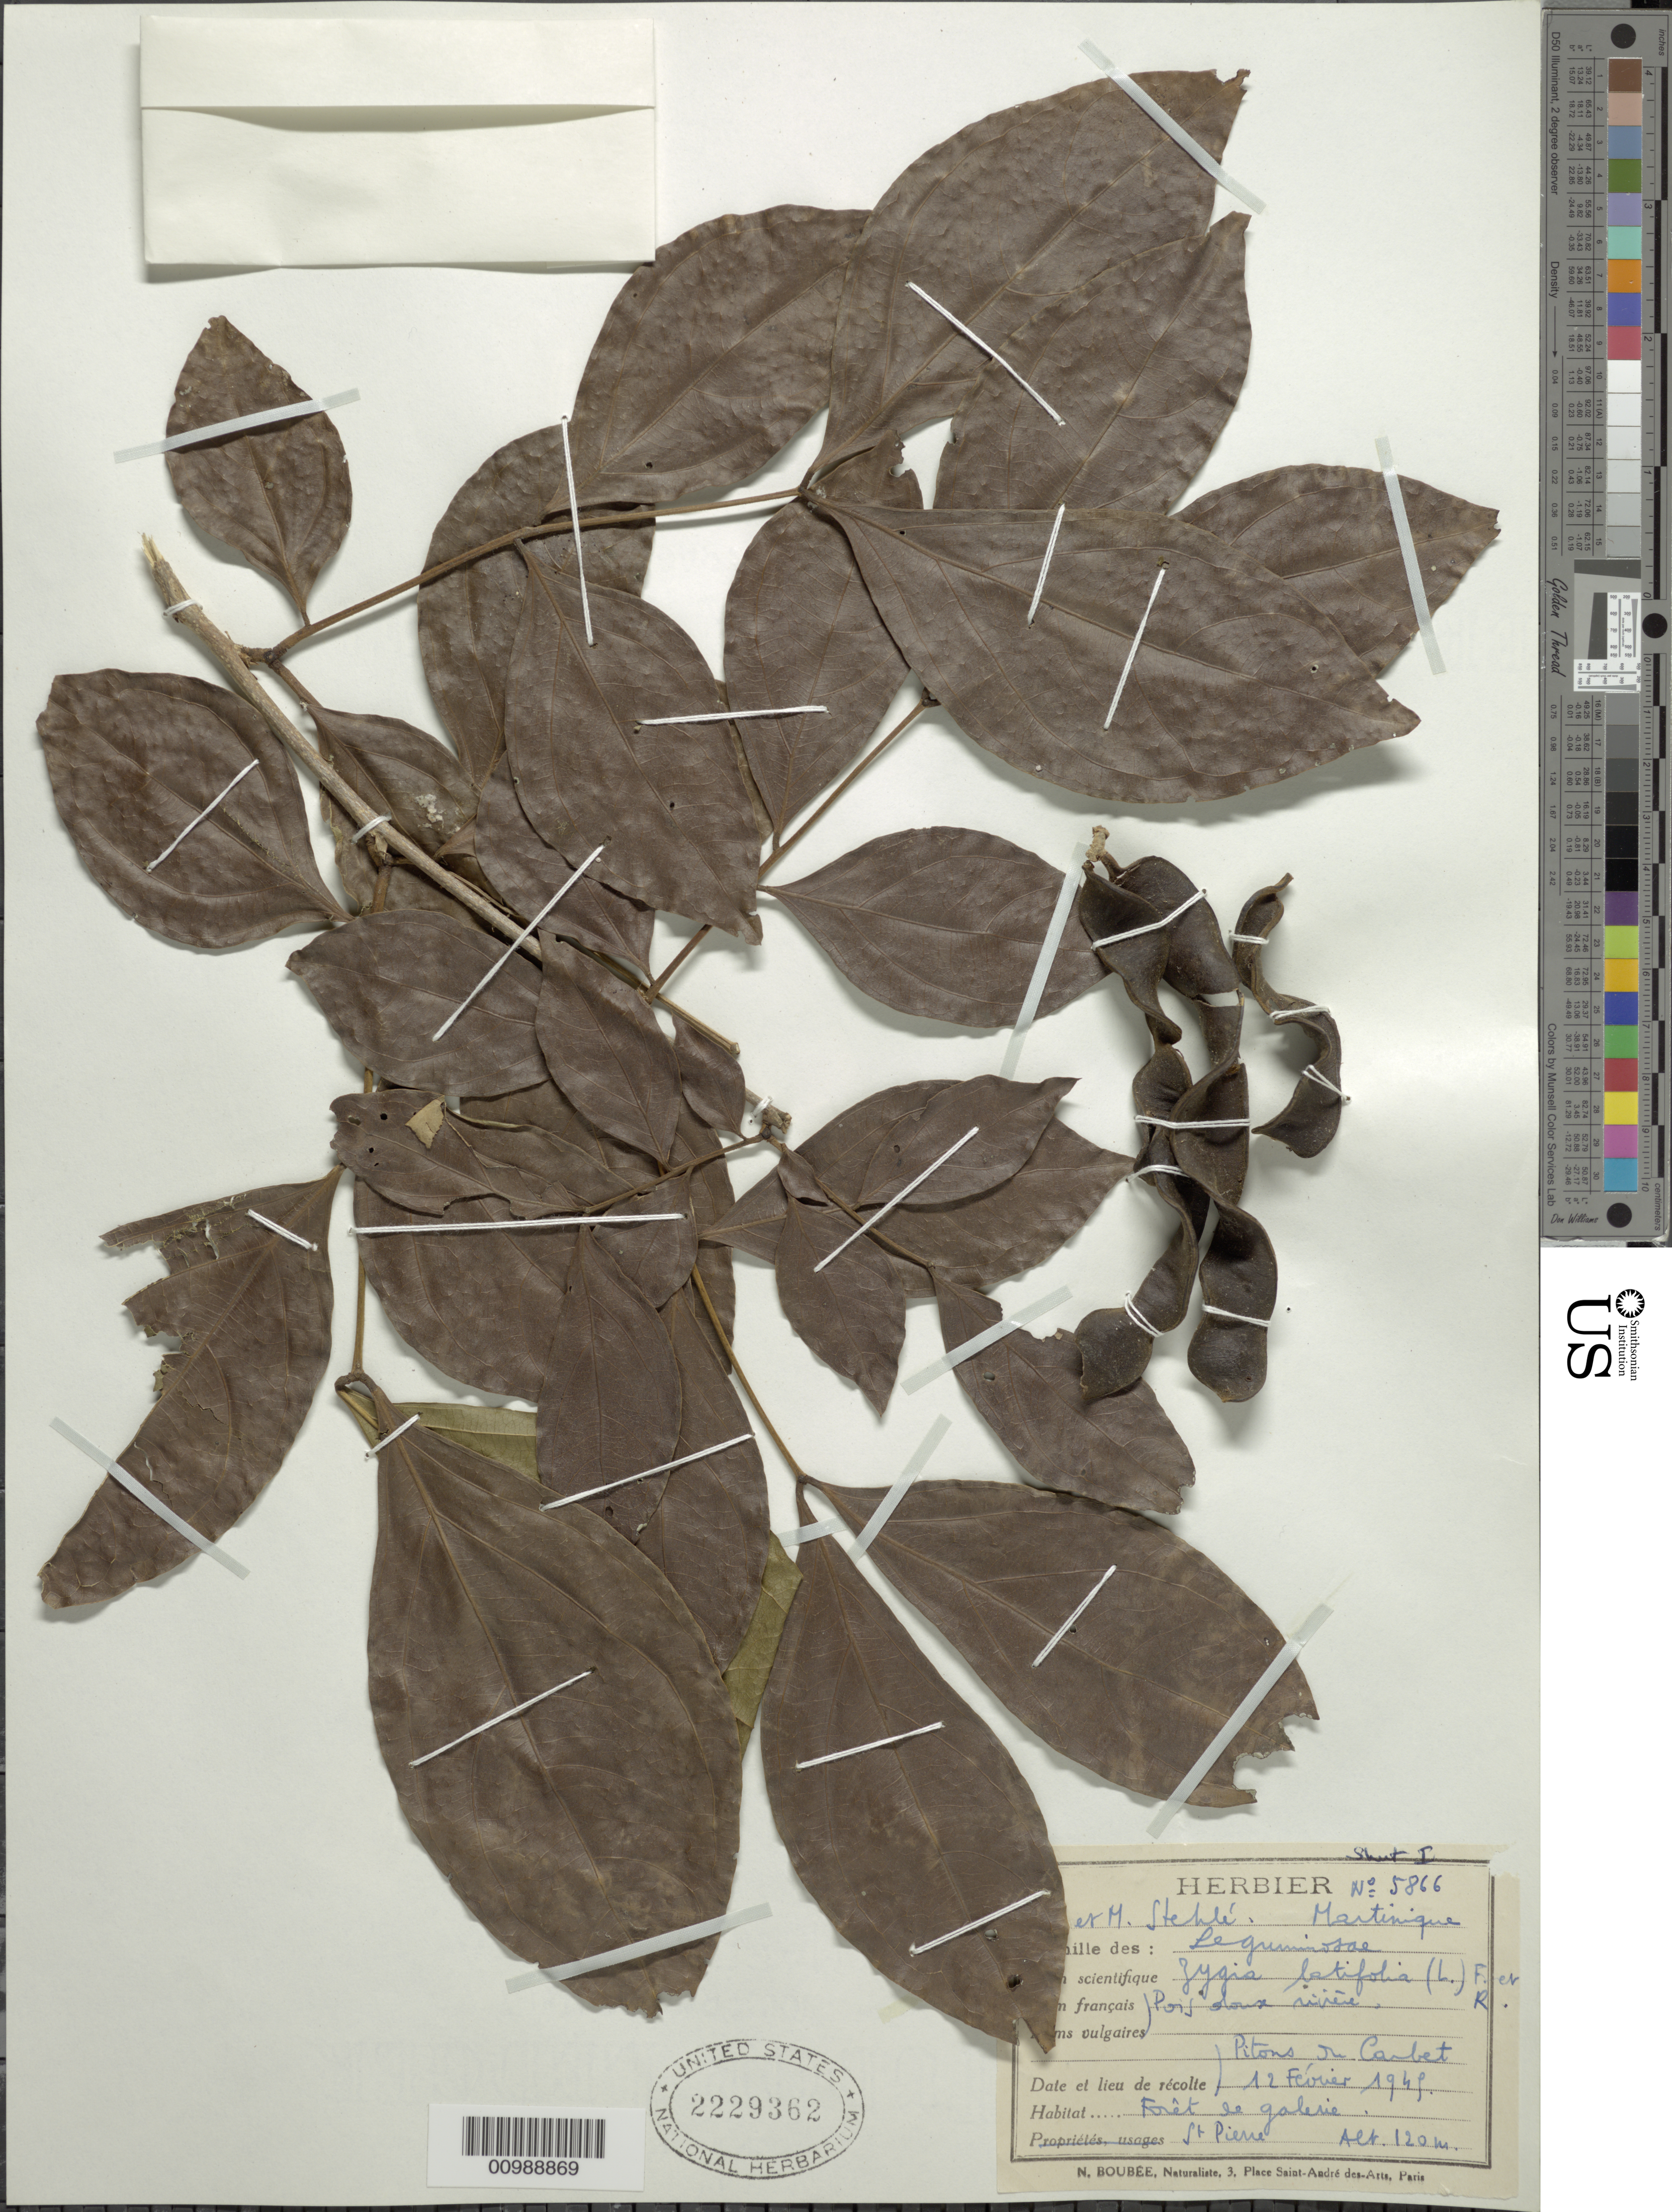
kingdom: Plantae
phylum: Tracheophyta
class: Magnoliopsida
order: Fabales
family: Fabaceae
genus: Zygia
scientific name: Zygia latifolia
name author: (L.) Fawc. & Rendle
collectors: H. Stehlé & M. Stehlé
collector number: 5866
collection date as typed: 12 Feb 1945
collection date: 1945-02-12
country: Martinique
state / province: Saint-Pierre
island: Martinique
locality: Pitons du Corbet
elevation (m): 120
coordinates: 0 N, 0 E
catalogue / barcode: US 2229362